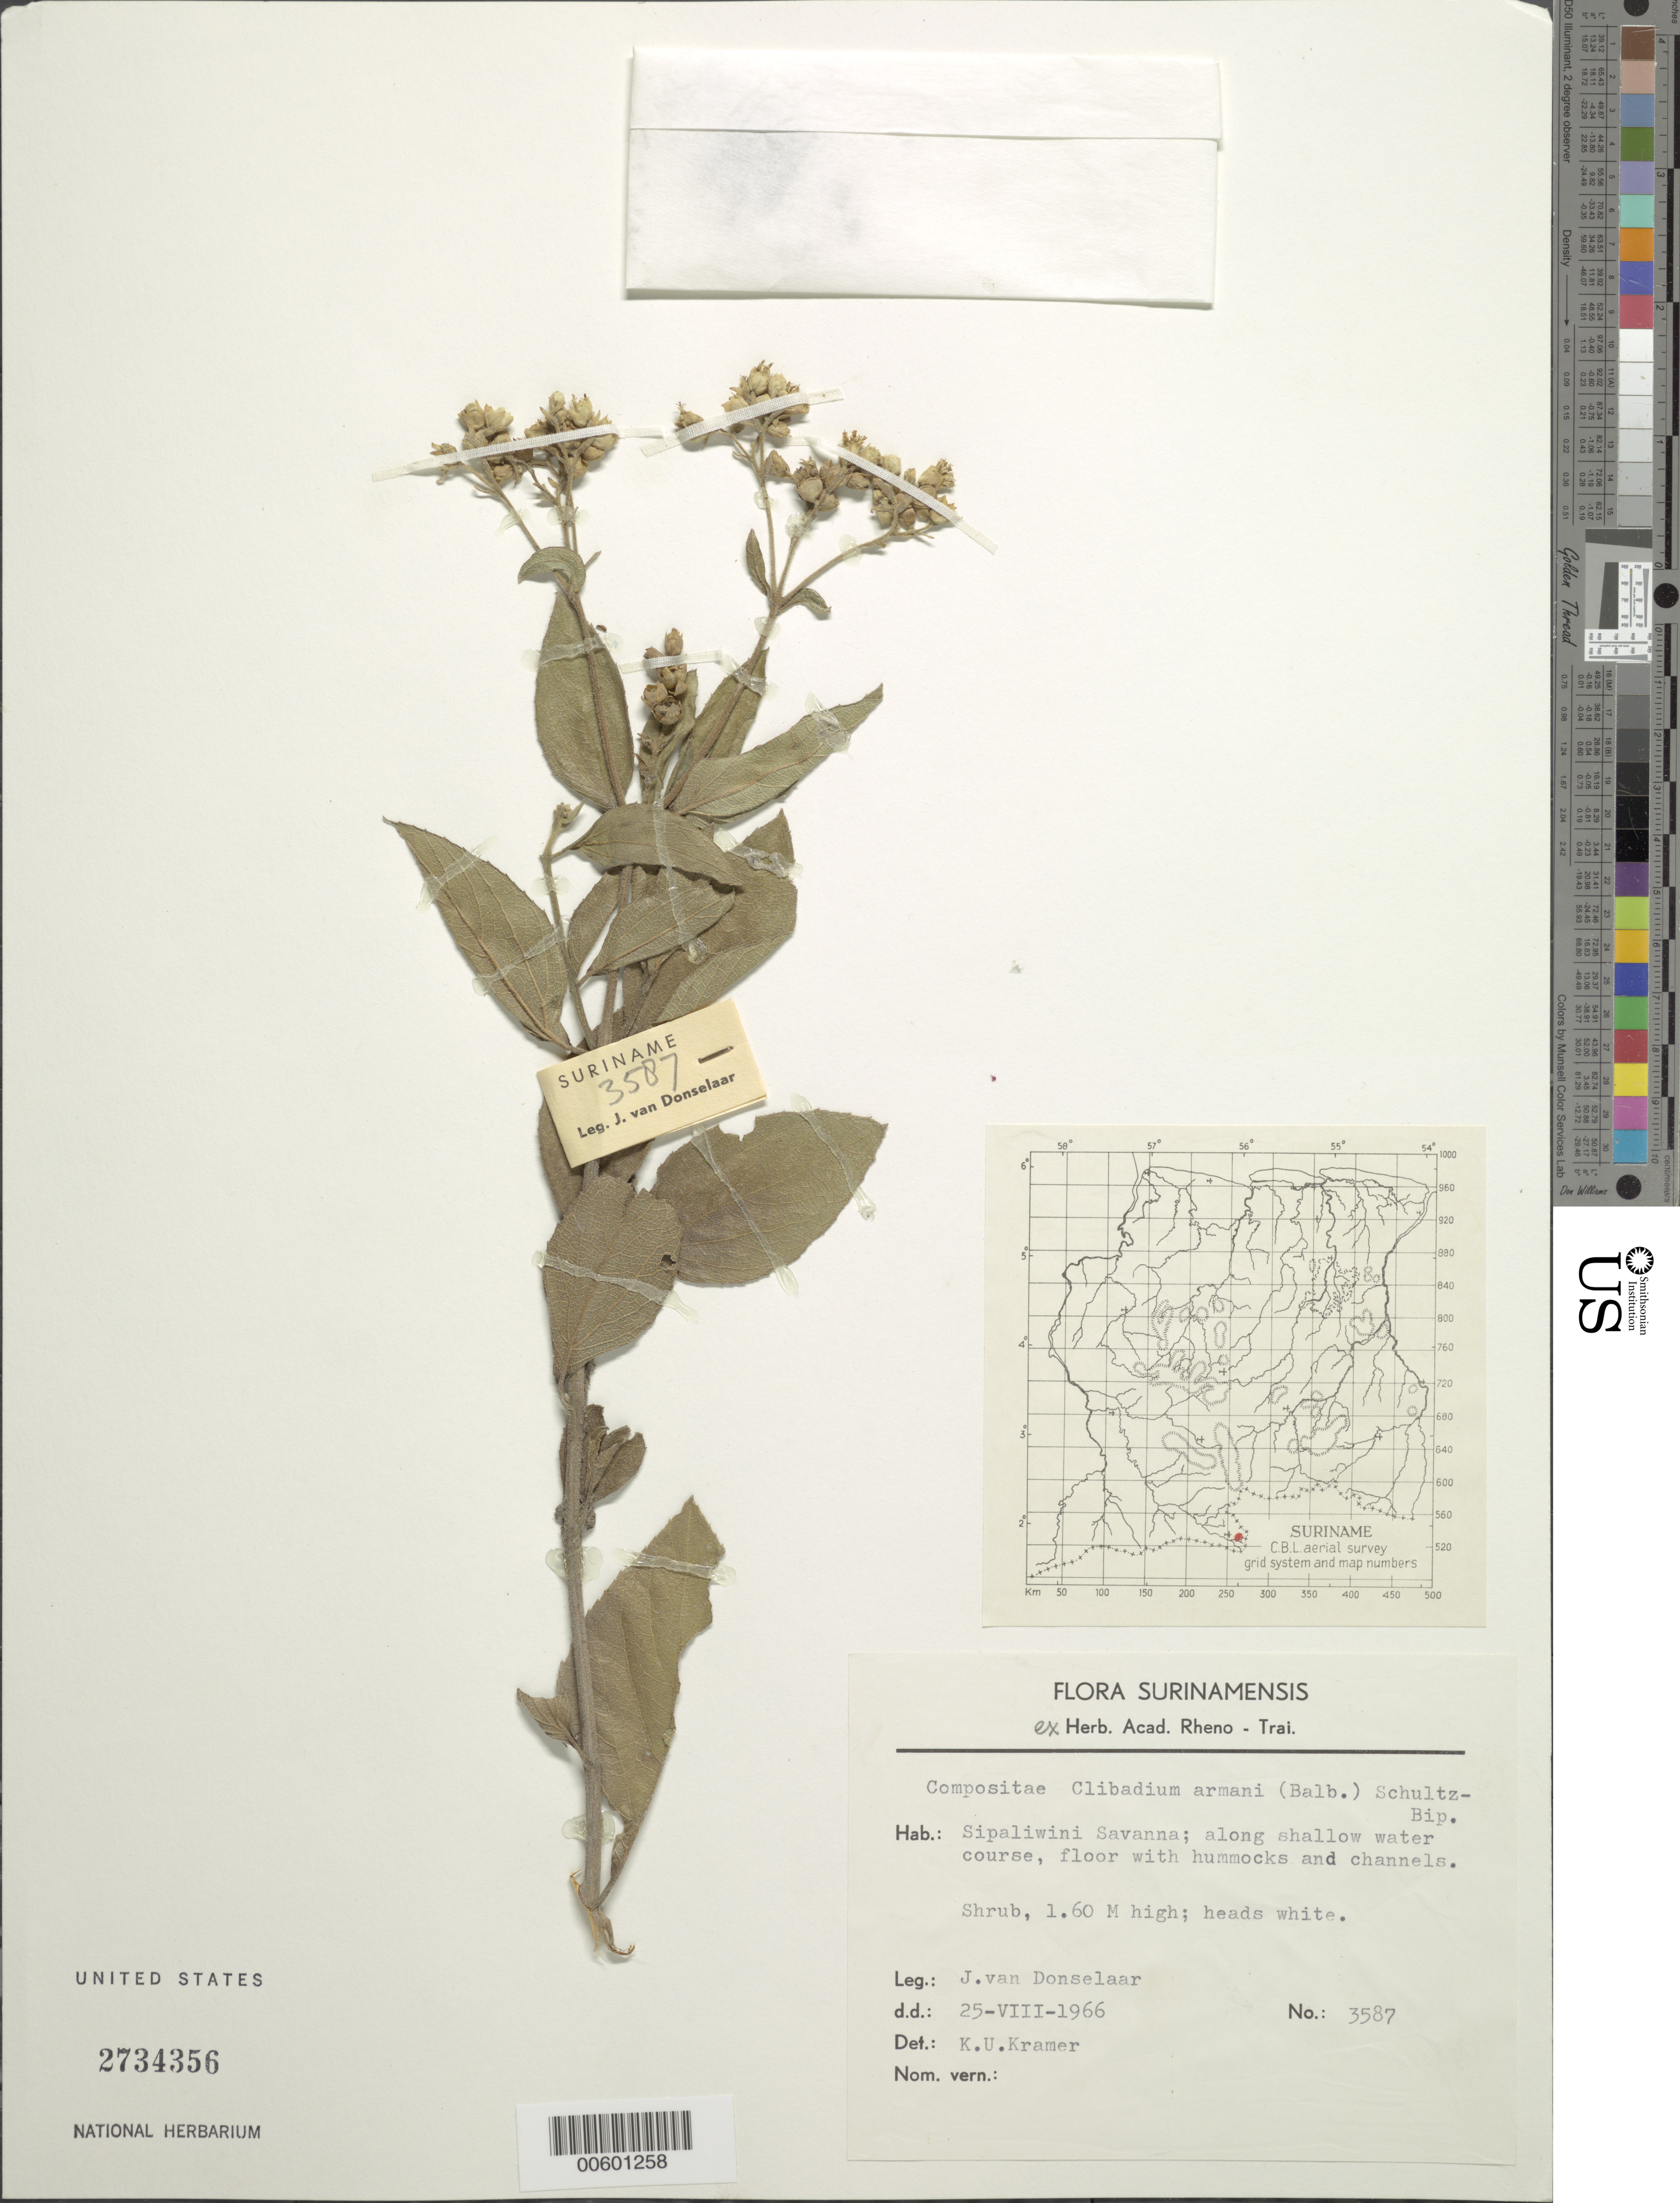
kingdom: Plantae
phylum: Tracheophyta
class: Magnoliopsida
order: Asterales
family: Asteraceae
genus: Clibadium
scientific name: Clibadium armani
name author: (Balb.) Sch. Bip. ex O.E. Schulz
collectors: J. Donselaar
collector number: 3587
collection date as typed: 25-Aug-66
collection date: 1966-08-25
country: Suriname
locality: Sipaliwini Savanna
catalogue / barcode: US 2734356